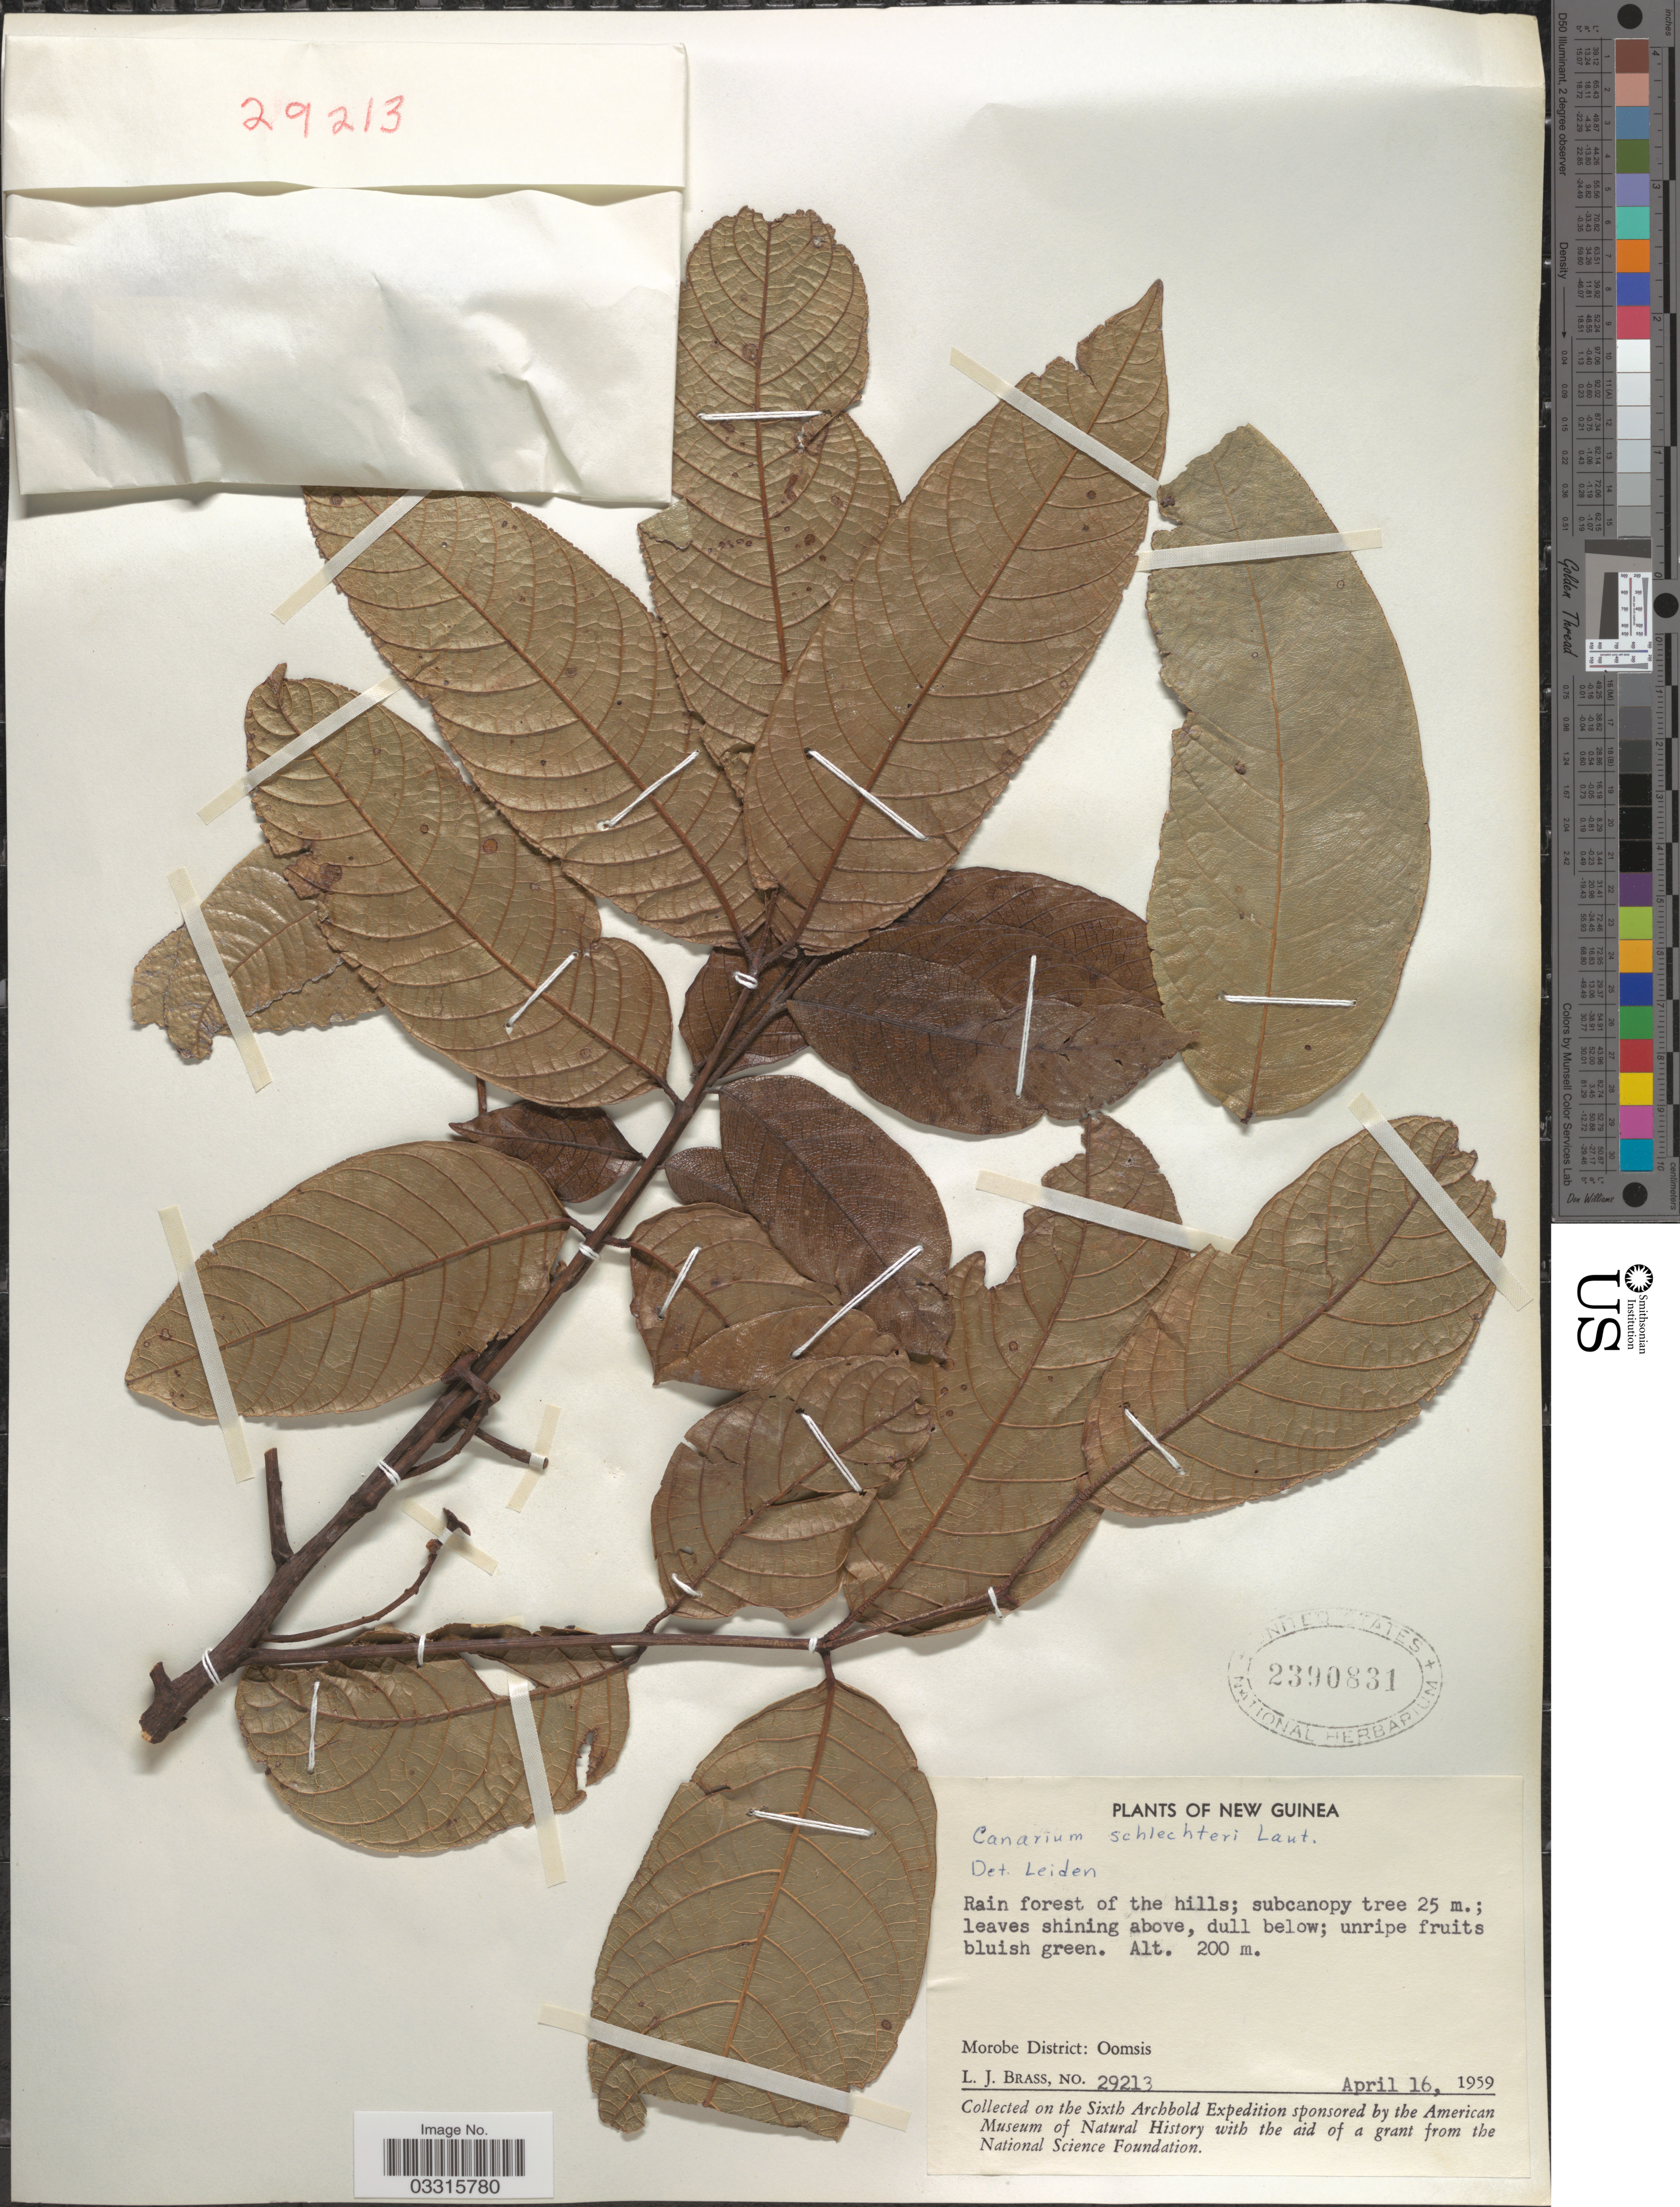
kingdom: Plantae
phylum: Tracheophyta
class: Magnoliopsida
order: Sapindales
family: Burseraceae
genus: Canarium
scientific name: Canarium schlechteri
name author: Lauterb.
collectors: L. J. Brass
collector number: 29213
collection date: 1959-04-16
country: Papua New Guinea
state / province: Morobe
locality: New Guinea. Morobe District: Oomsis.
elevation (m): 200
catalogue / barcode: US 2390831